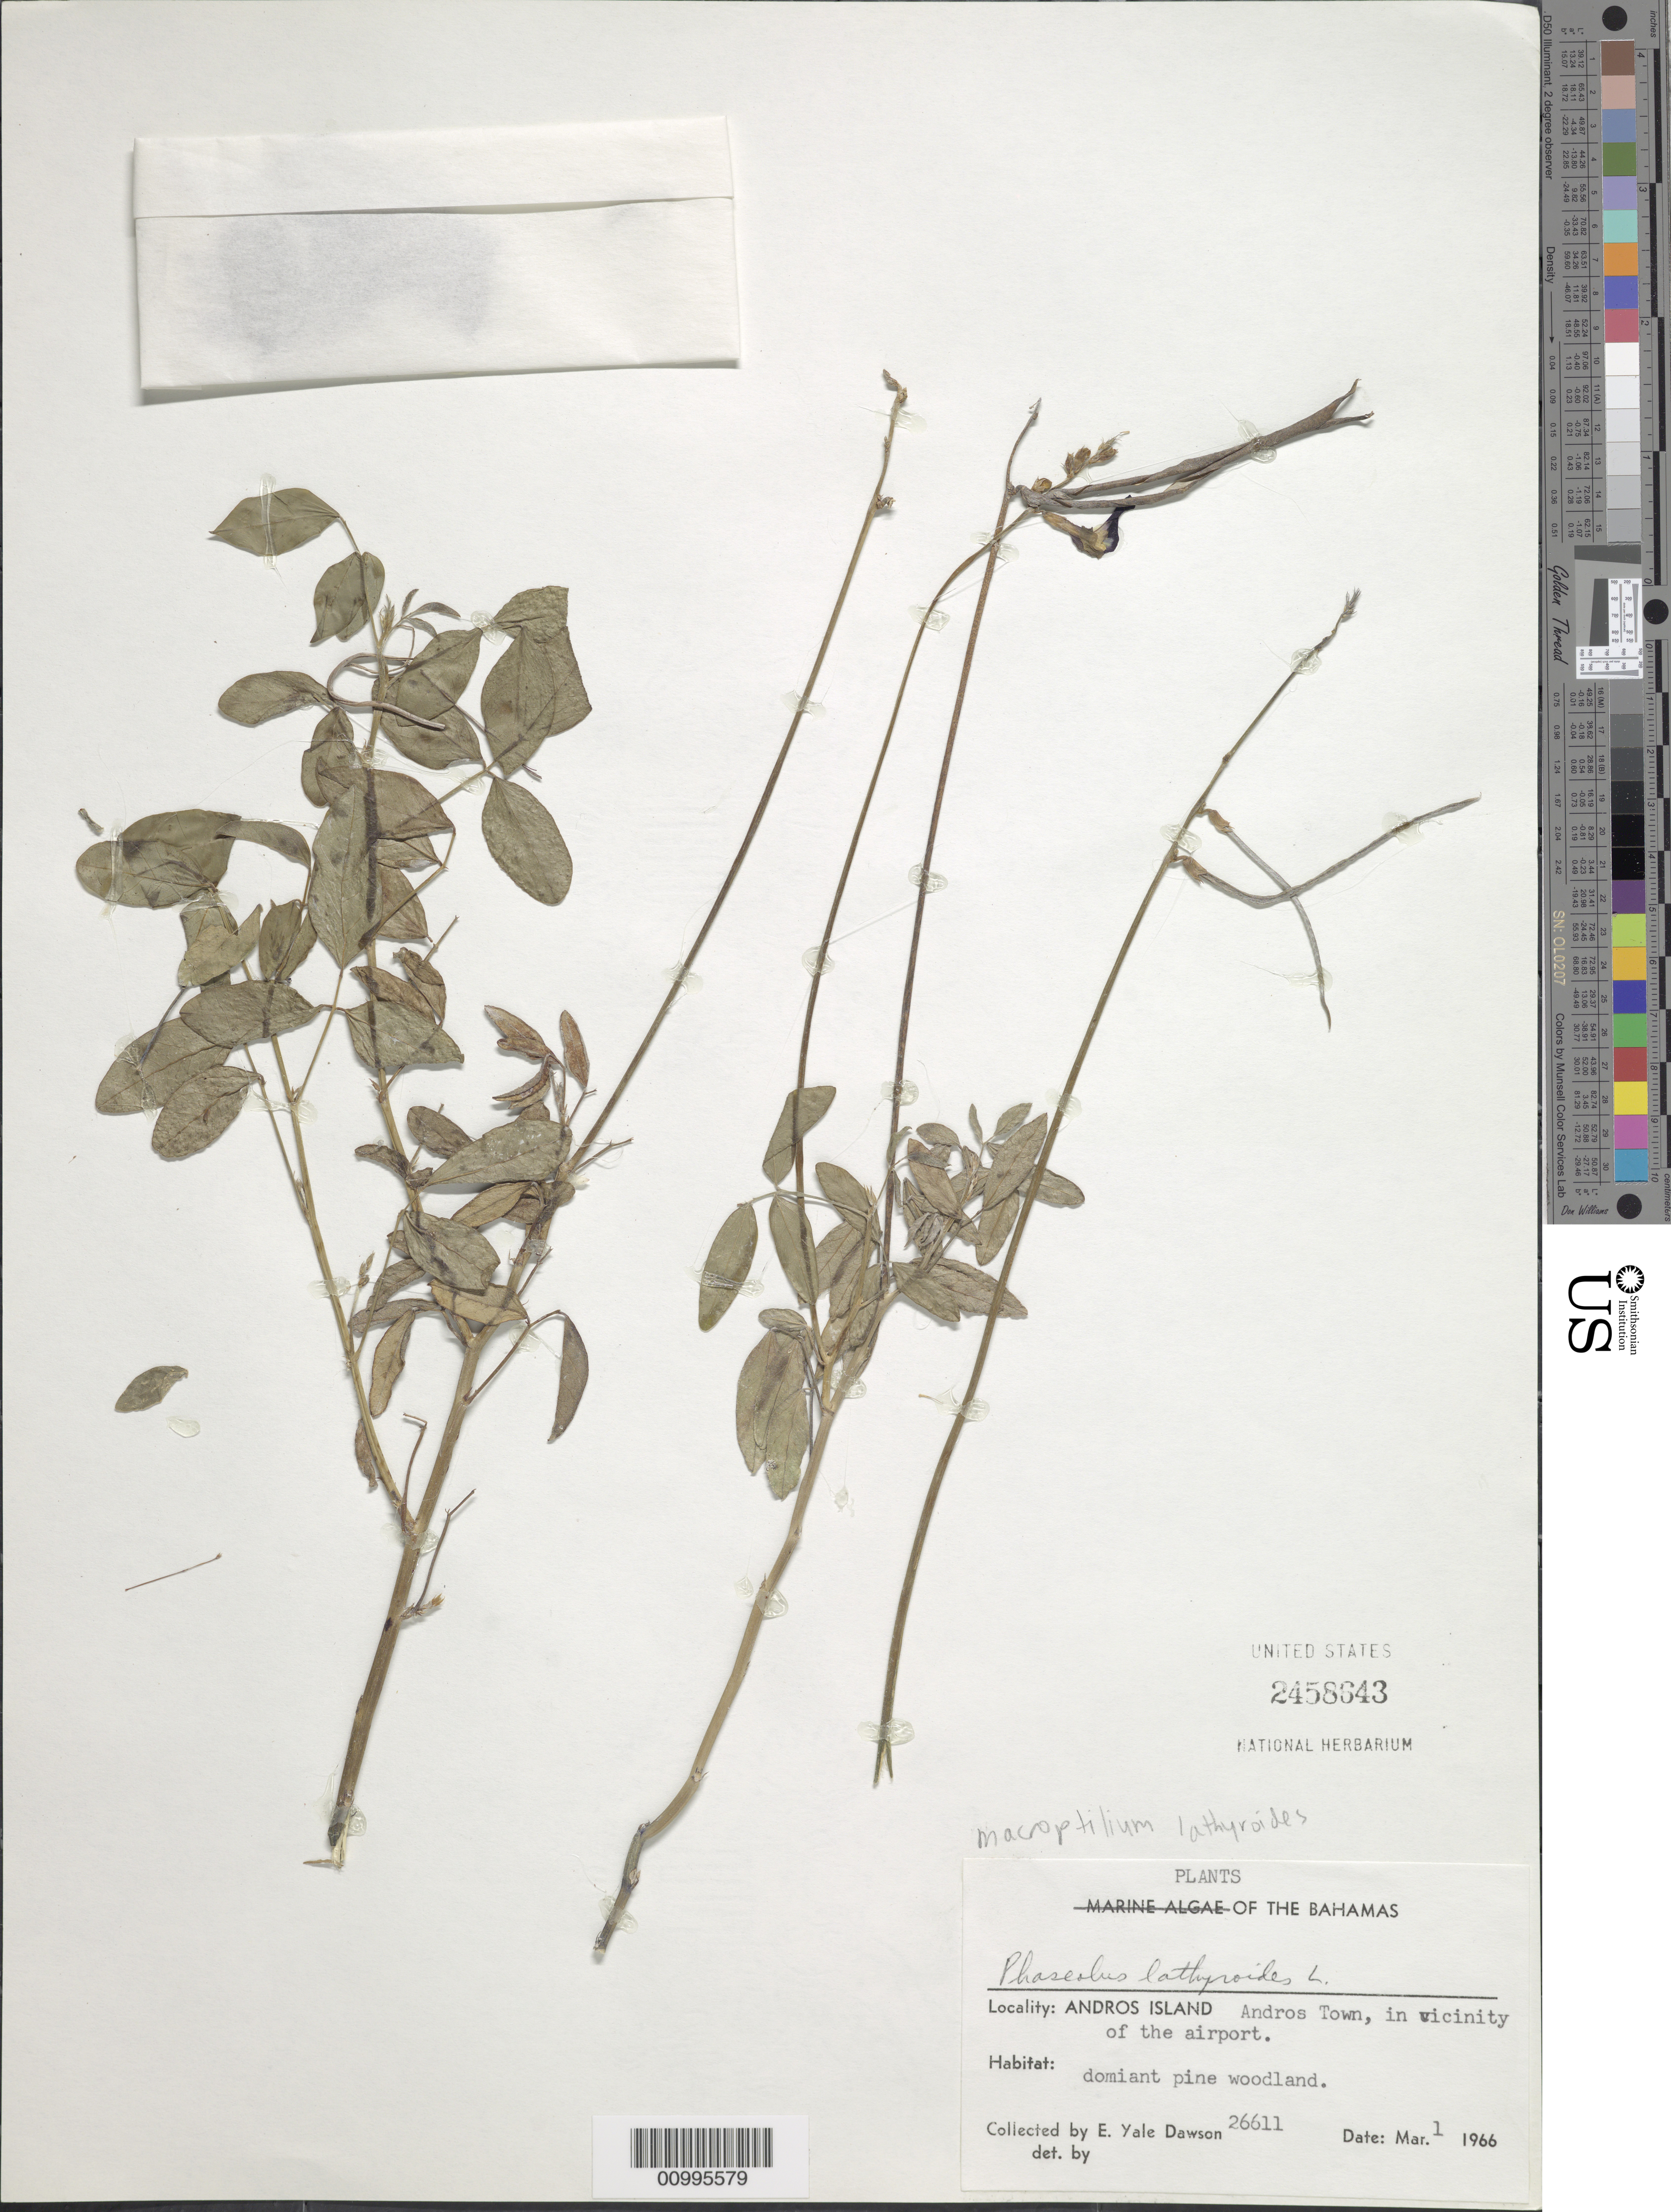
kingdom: Plantae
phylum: Tracheophyta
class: Magnoliopsida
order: Fabales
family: Fabaceae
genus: Macroptilium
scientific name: Macroptilium lathyroides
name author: (L.) Urb.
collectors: E. Y. Dawson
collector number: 26611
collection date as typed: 01 Mar 1966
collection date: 1966-03-01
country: Bahamas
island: Andros I.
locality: Andros Town, in vicinity of the airport.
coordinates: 0 N, 0 E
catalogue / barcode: US 2458843